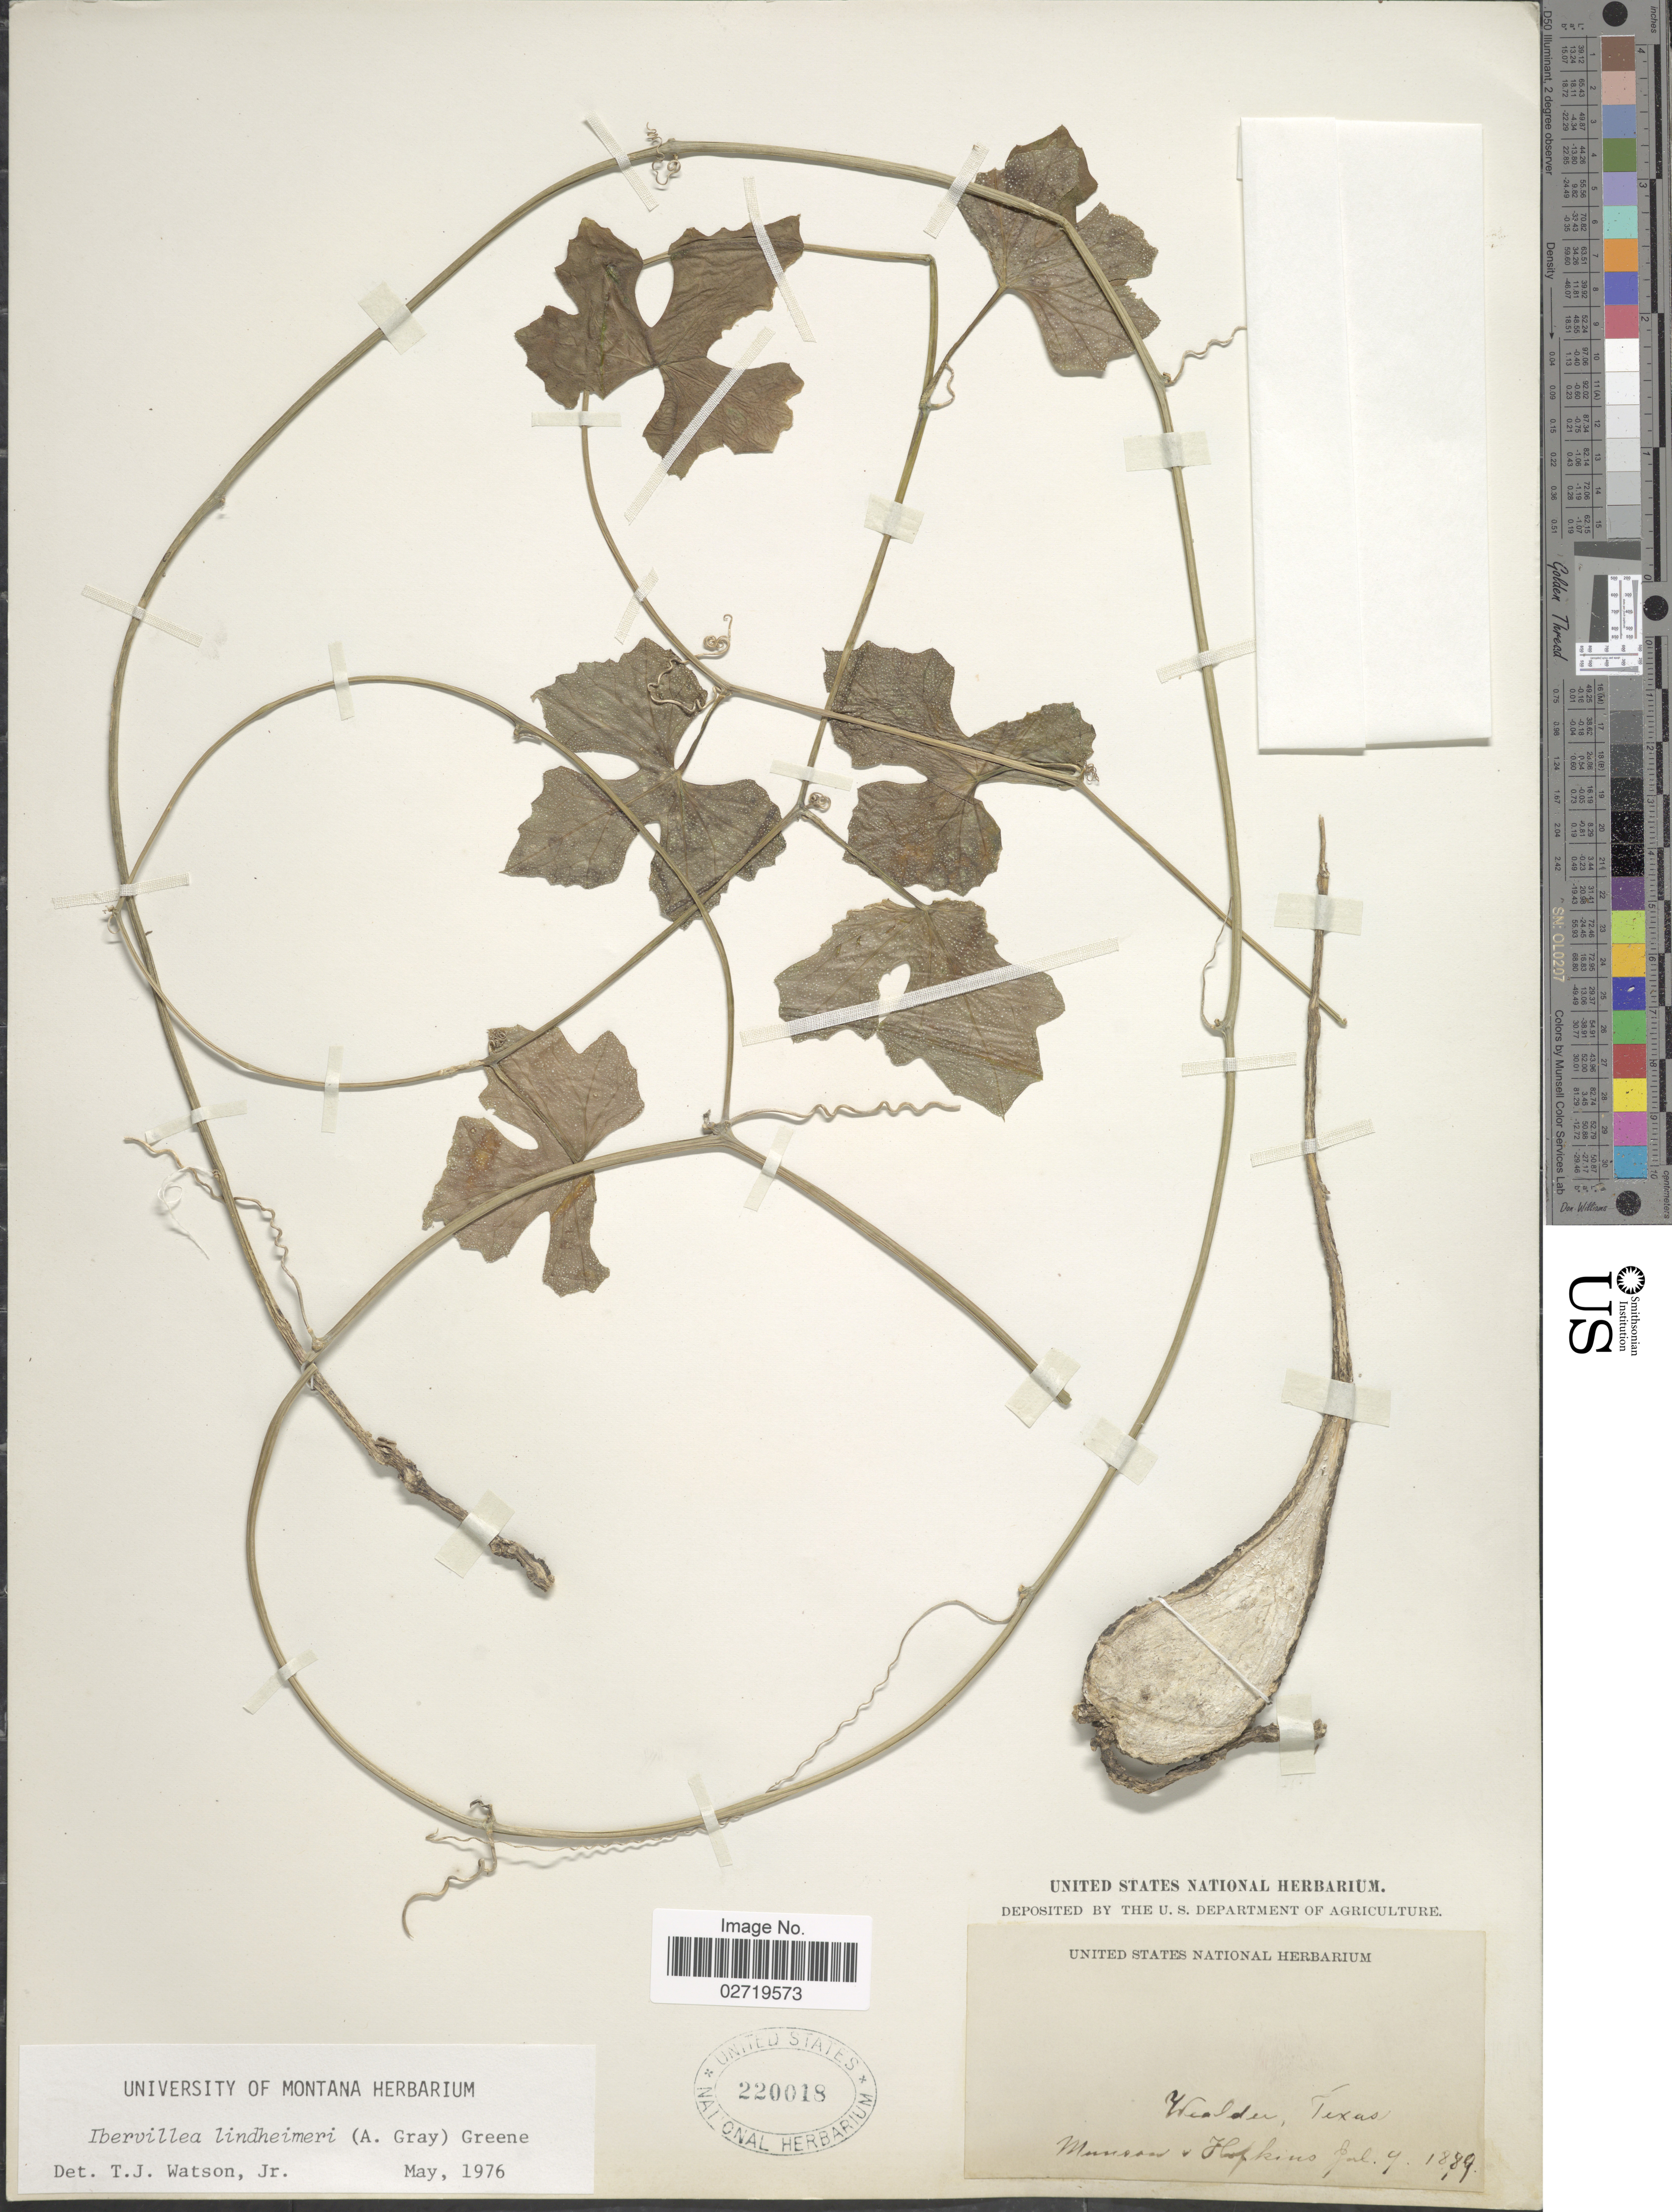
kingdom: Plantae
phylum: Tracheophyta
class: Magnoliopsida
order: Cucurbitales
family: Cucurbitaceae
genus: Ibervillea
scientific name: Ibervillea lindheimeri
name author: (A. Gray) Greene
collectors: -. Munson & -. Hopkins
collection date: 1889-07-09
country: United States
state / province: Texas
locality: Wealder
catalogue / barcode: US 220018